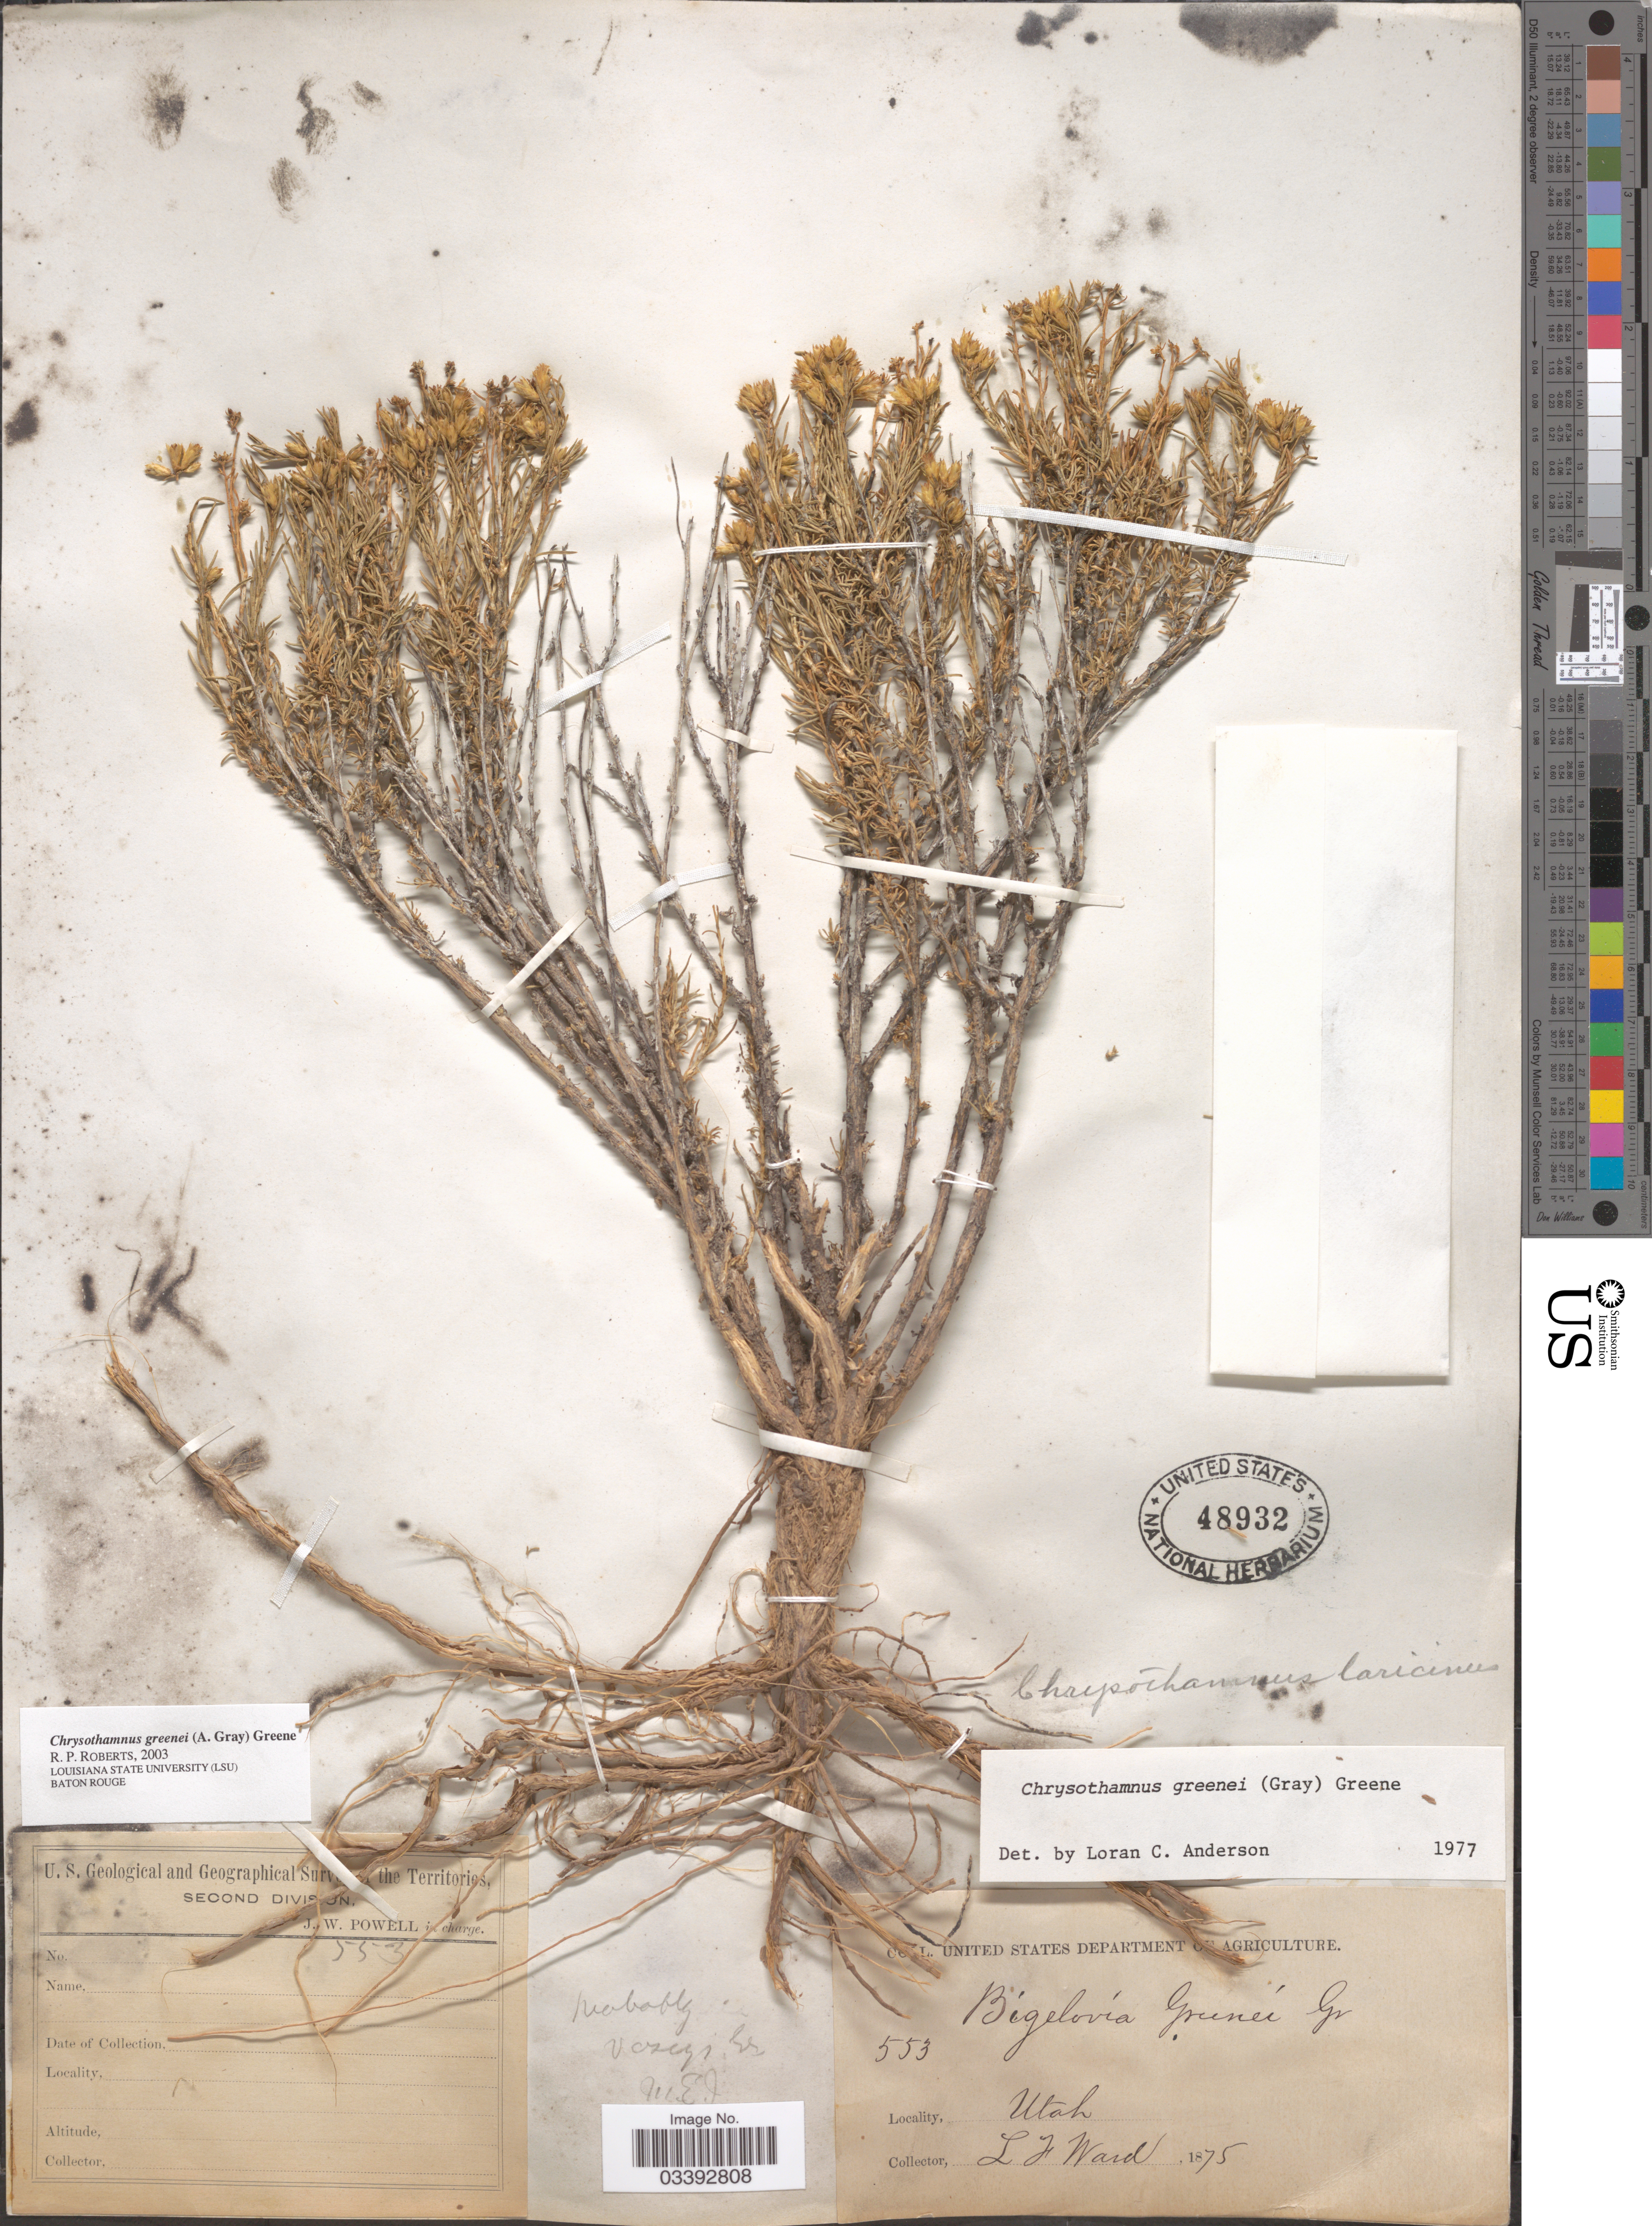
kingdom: Plantae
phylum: Tracheophyta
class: Magnoliopsida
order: Asterales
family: Asteraceae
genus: Chrysothamnus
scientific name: Chrysothamnus greenei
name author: (A. Gray) Greene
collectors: J. H. Ward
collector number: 553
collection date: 1875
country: United States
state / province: Utah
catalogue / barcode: US 48932